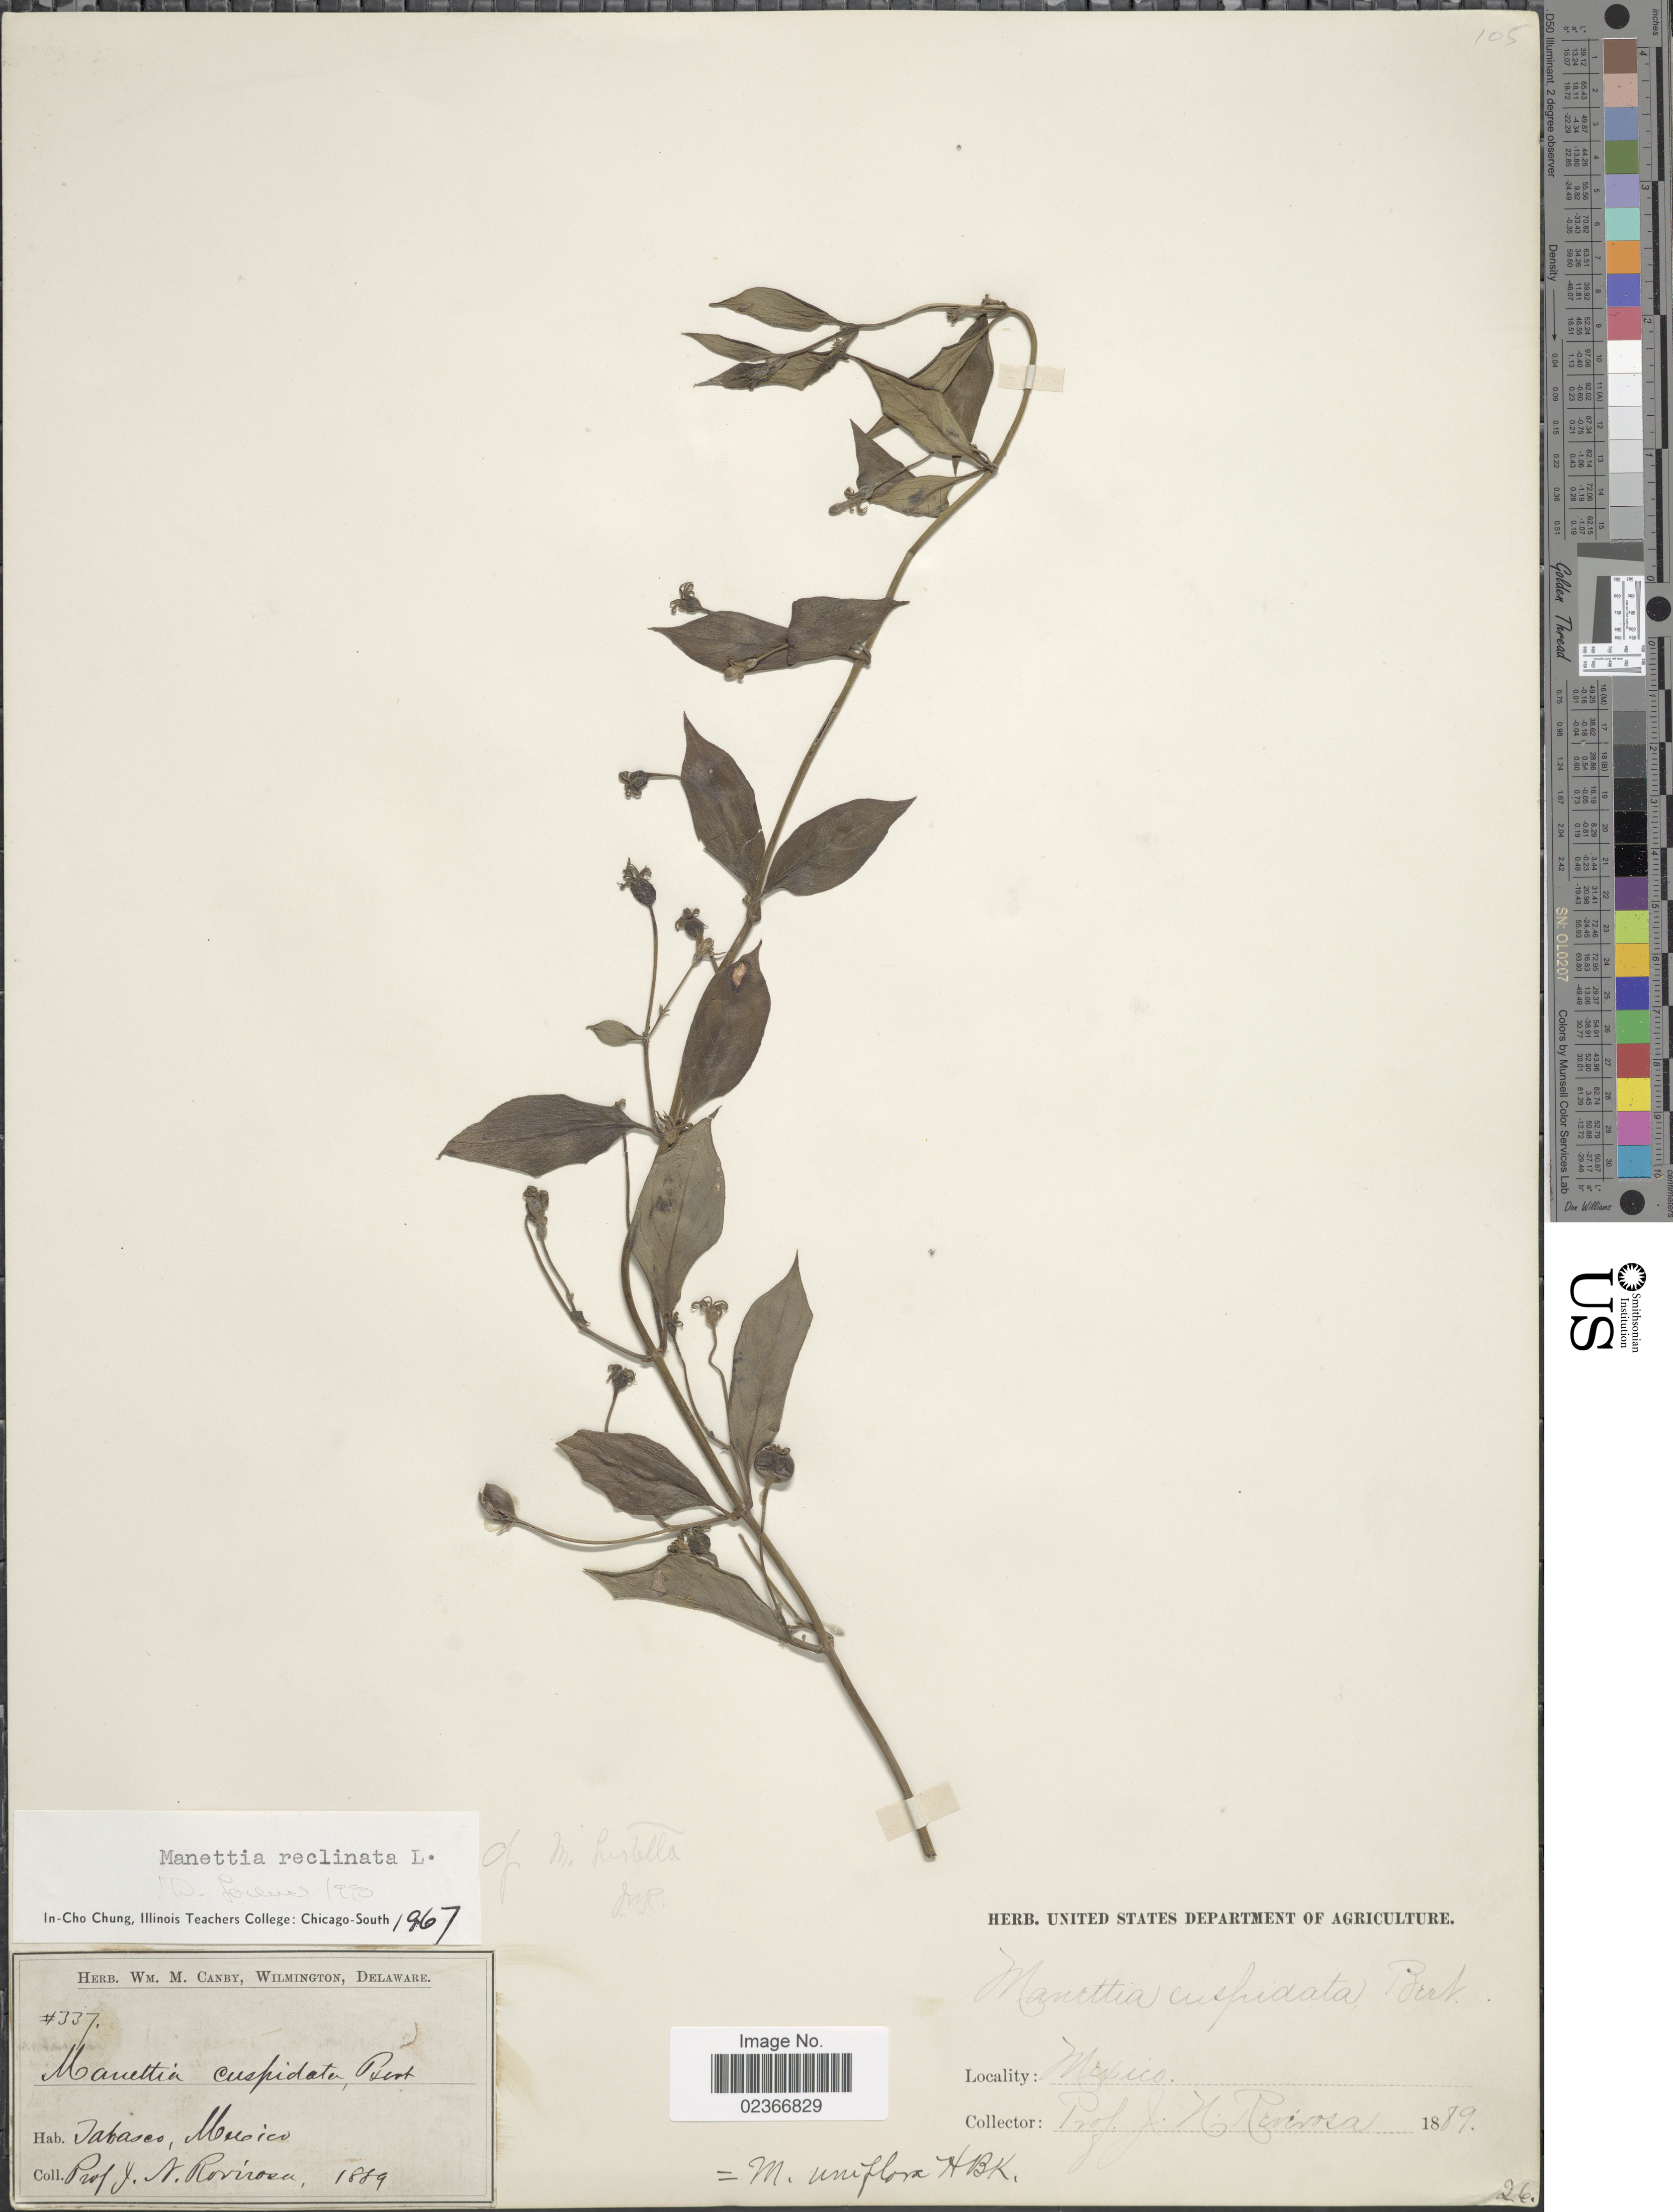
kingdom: Plantae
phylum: Tracheophyta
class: Magnoliopsida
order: Gentianales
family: Rubiaceae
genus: Manettia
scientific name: Manettia reclinata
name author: L.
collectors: J. N. Rovirosa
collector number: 337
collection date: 1889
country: Mexico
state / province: Tabasco